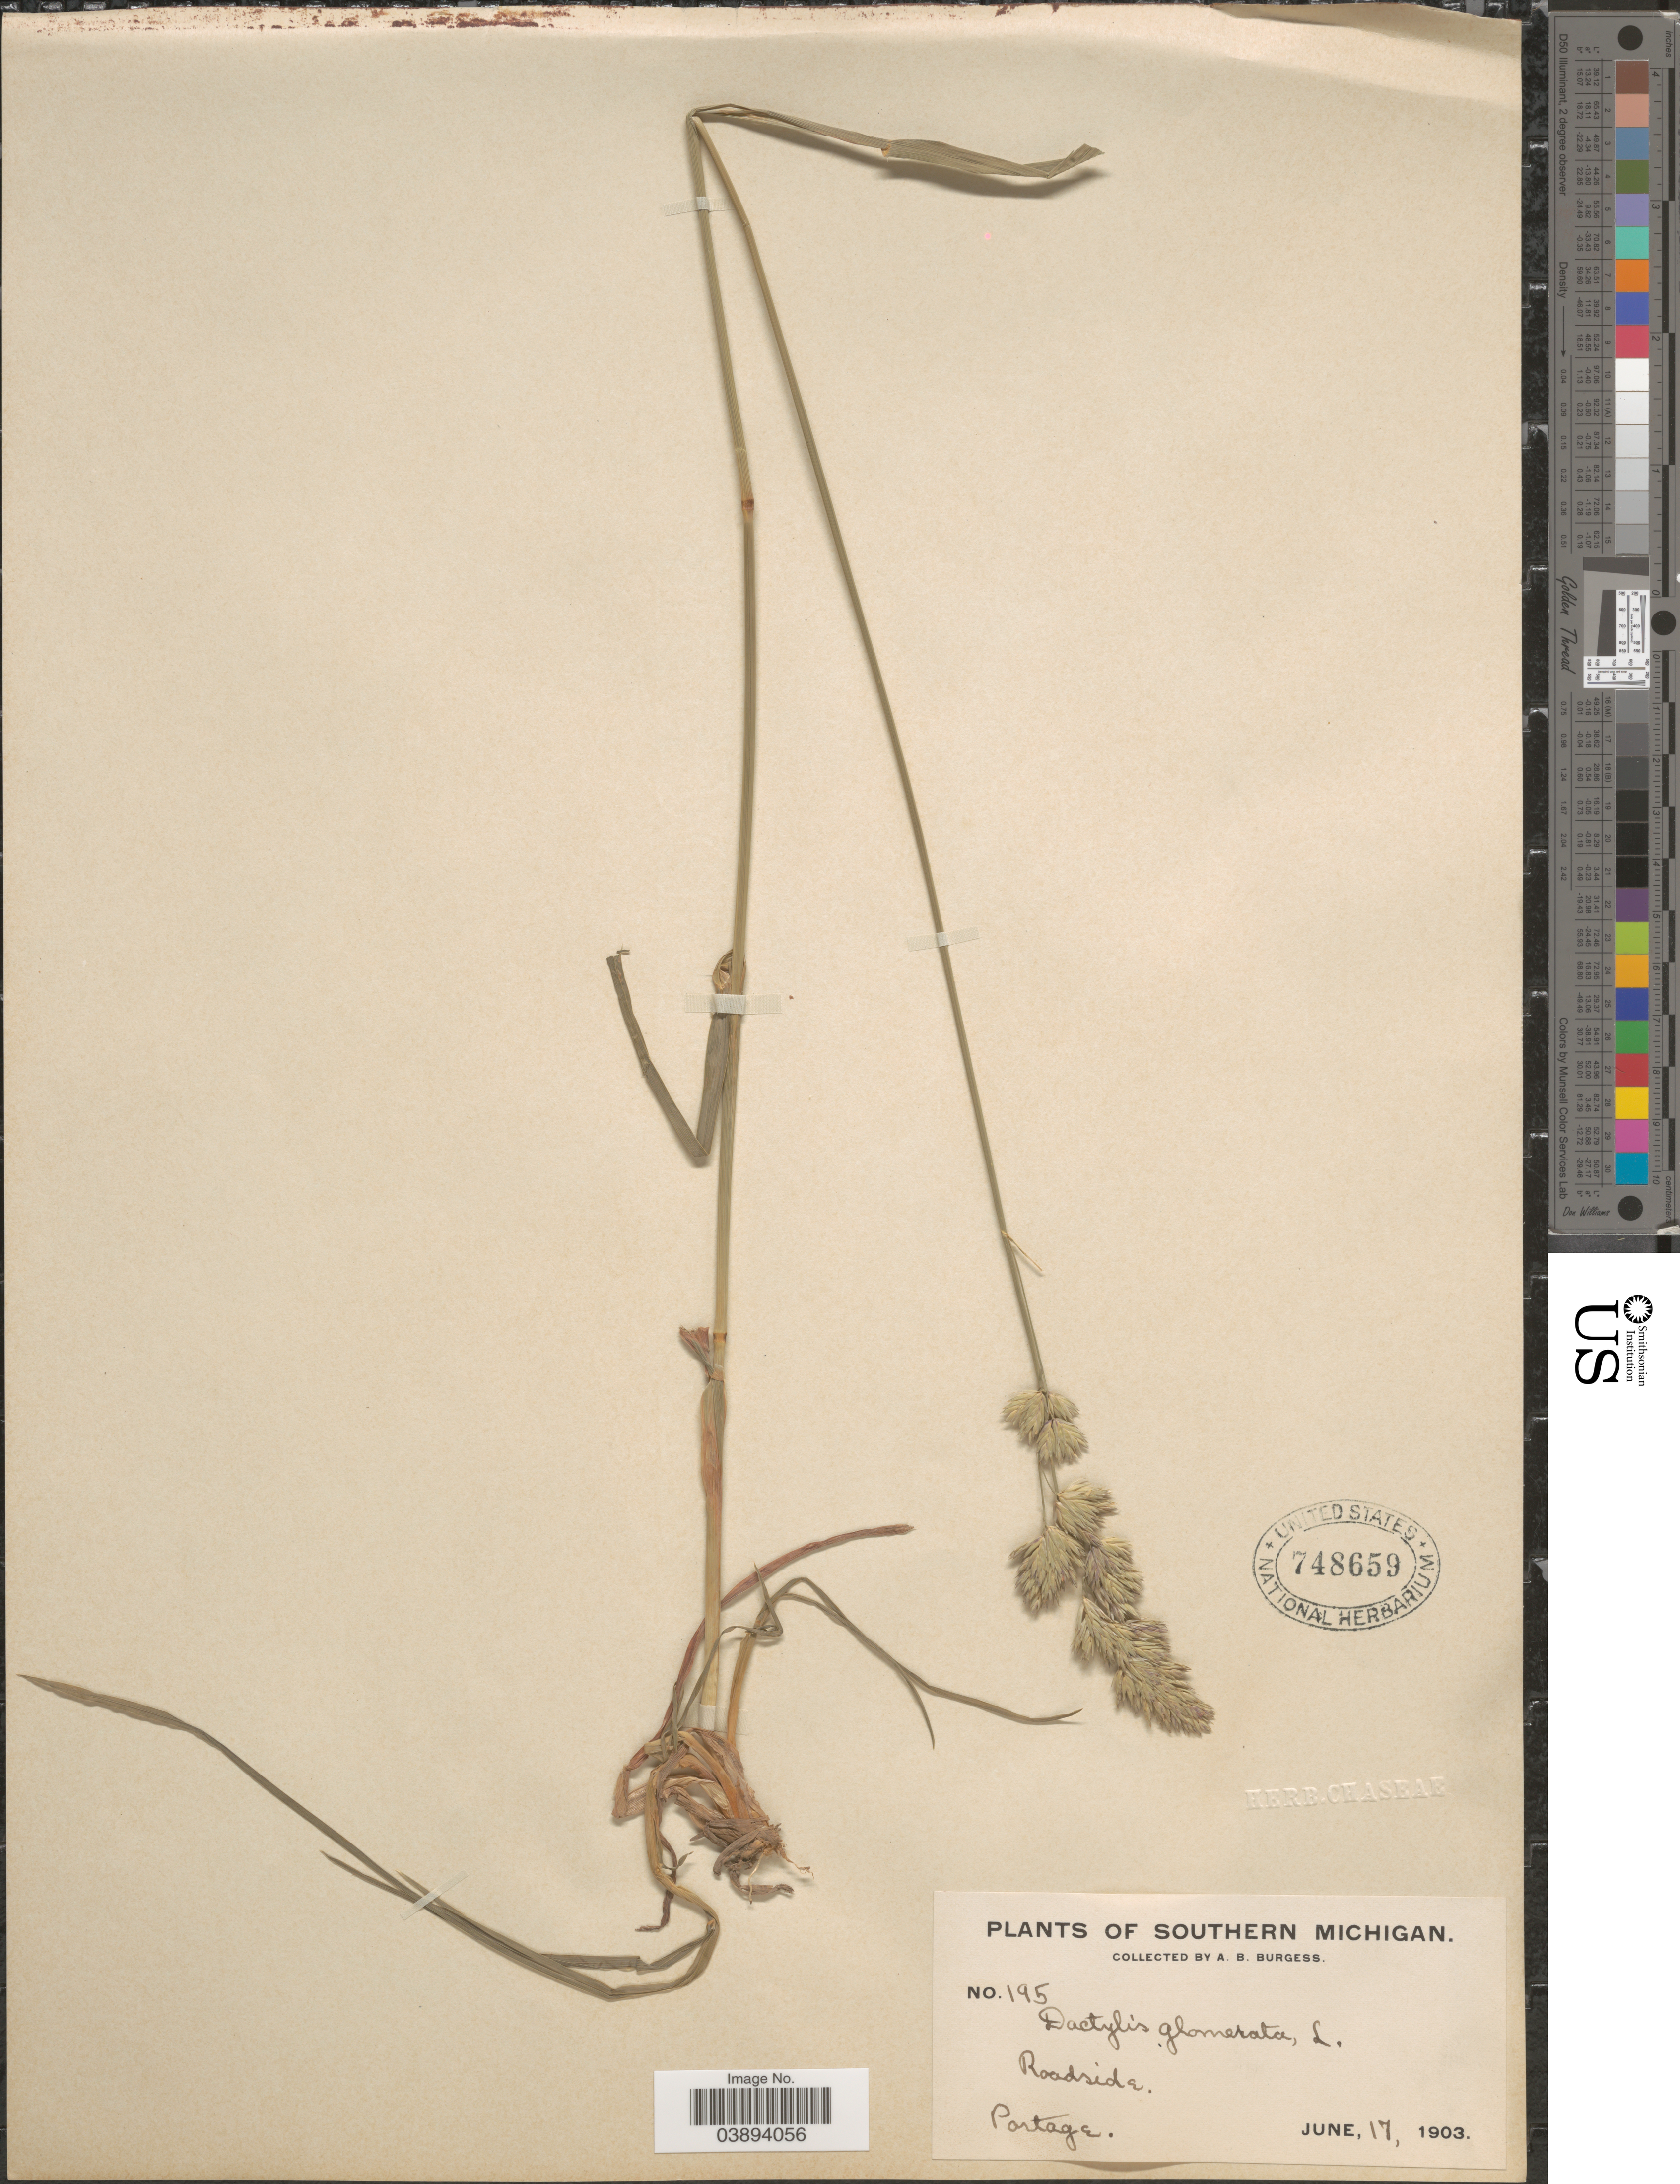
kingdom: Plantae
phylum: Tracheophyta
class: Liliopsida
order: Poales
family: Poaceae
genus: Dactylis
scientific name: Dactylis glomerata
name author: L.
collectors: A. Burgess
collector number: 195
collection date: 1903-06-17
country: United States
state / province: Michigan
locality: Southern Michigan. Portage.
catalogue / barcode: US 748659